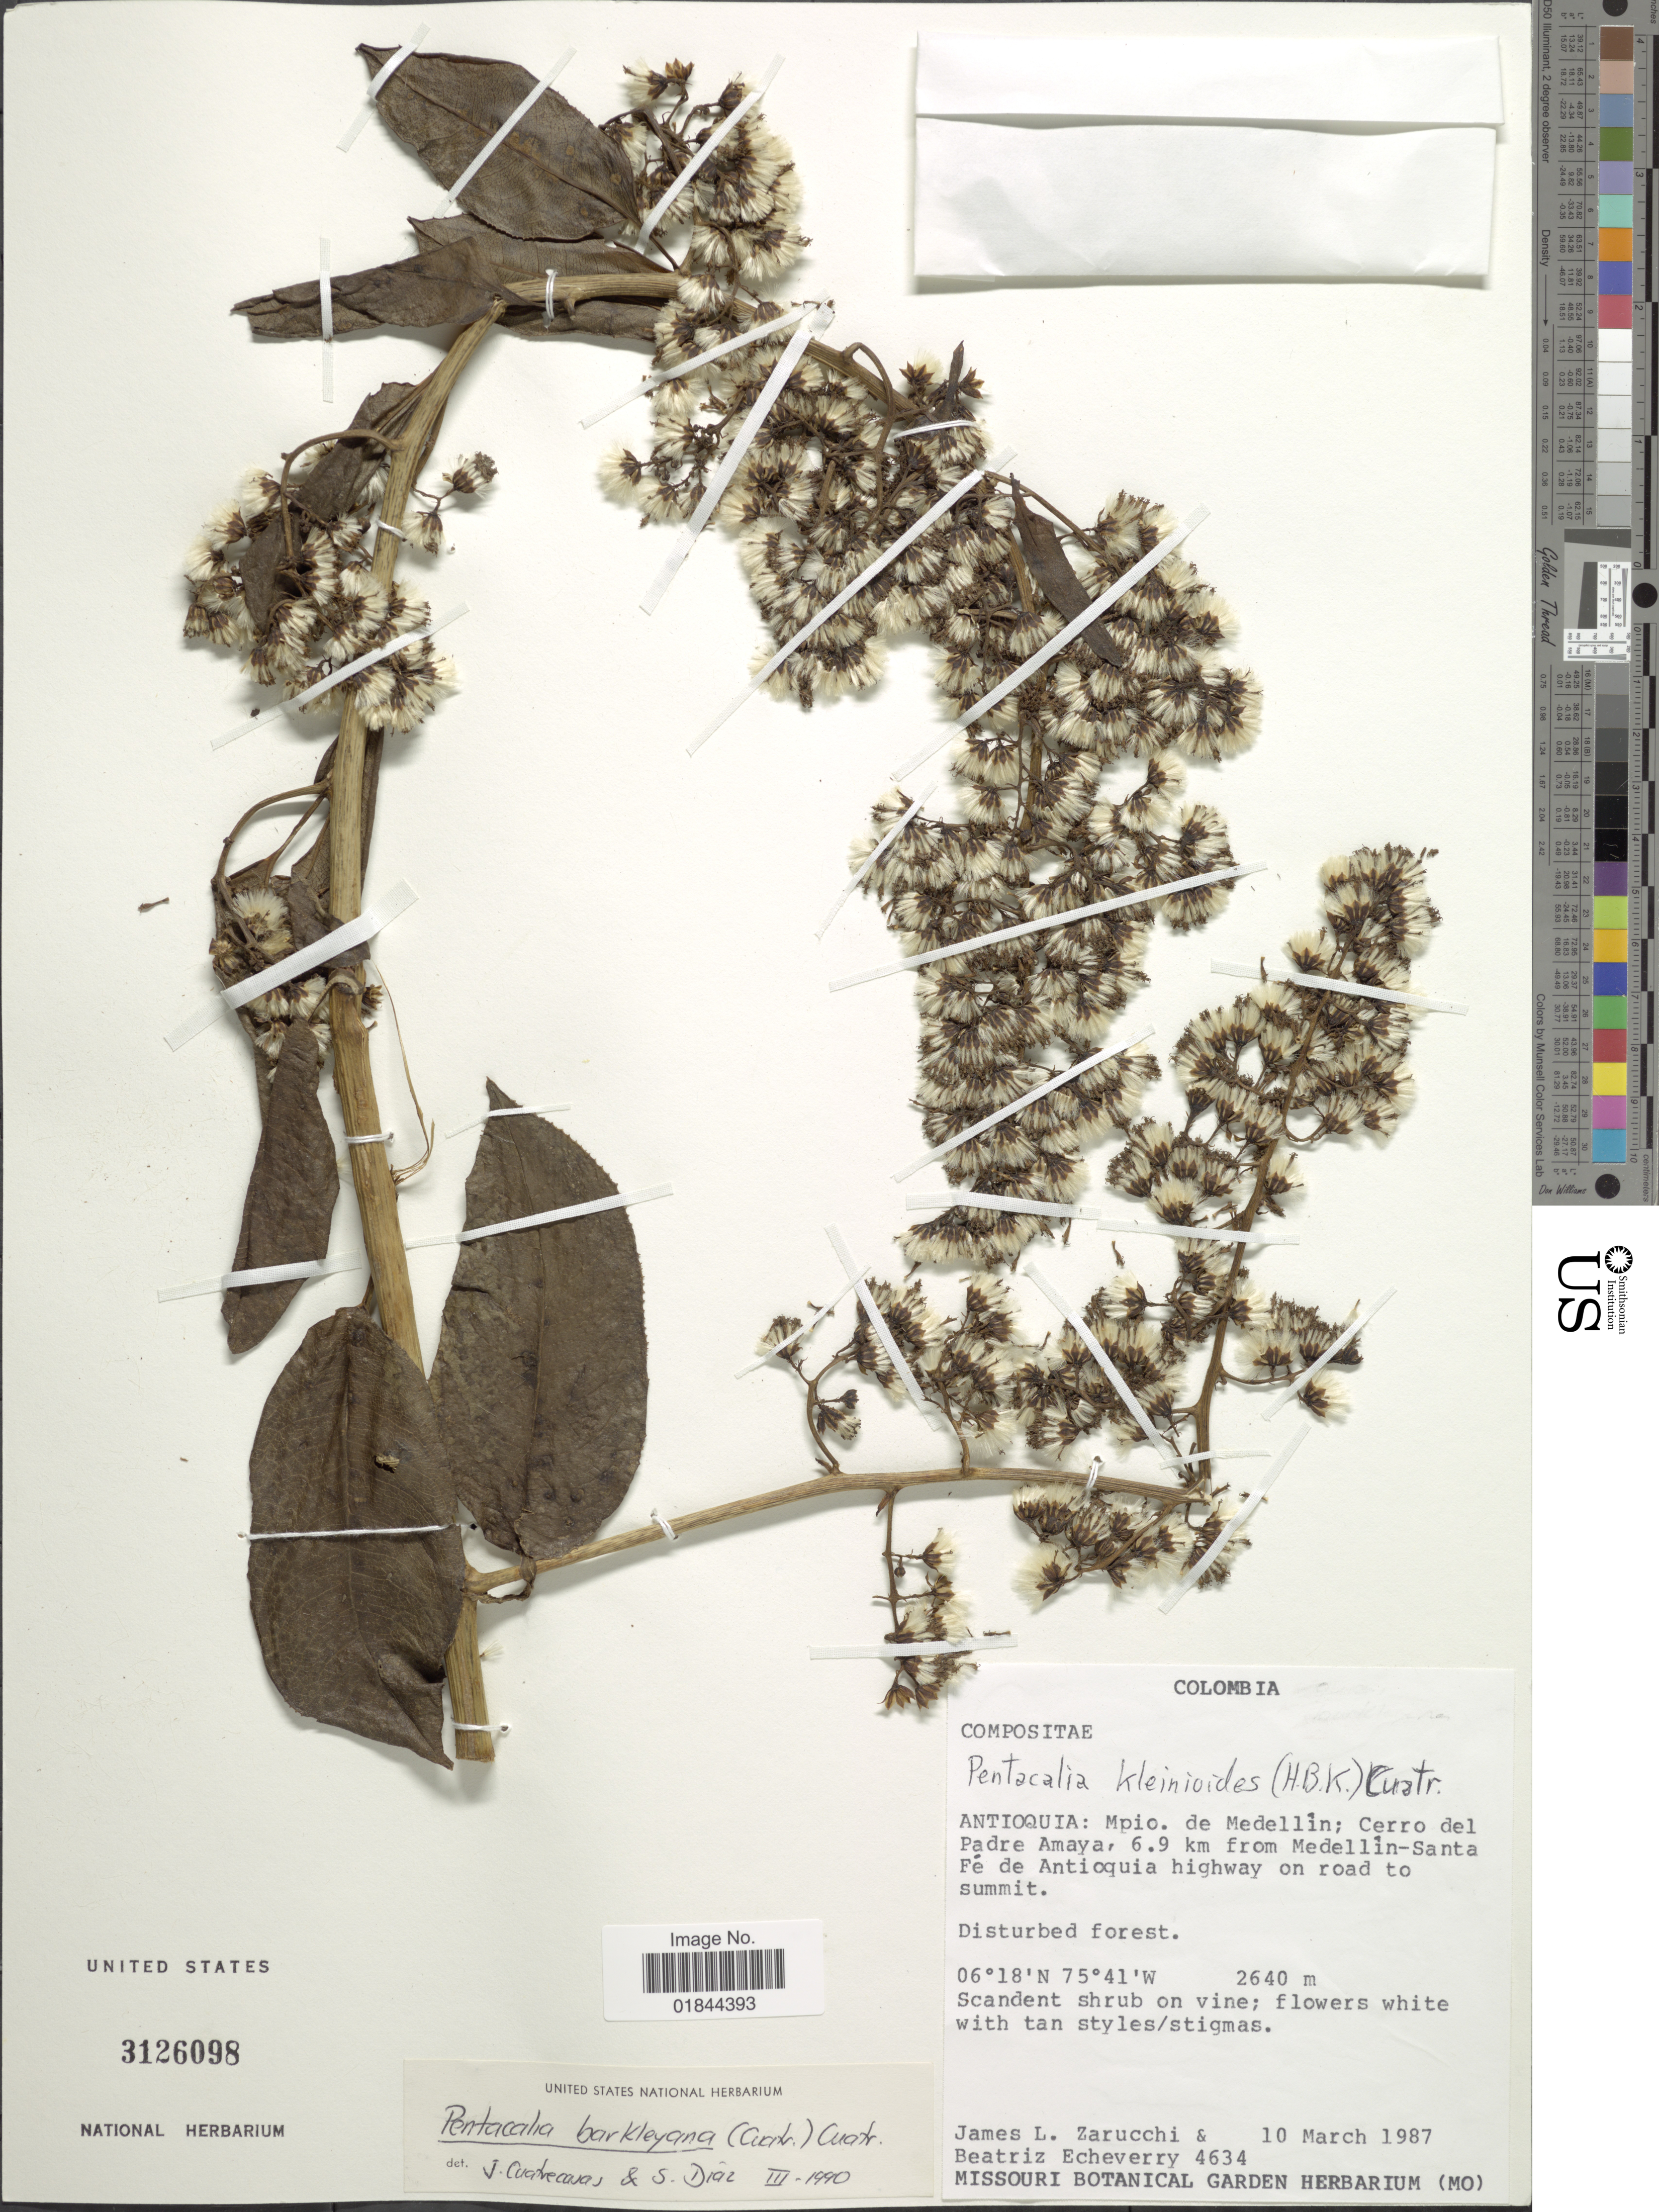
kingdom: Plantae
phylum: Tracheophyta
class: Magnoliopsida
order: Asterales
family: Asteraceae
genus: Pentacalia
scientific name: Pentacalia barkleyana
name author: (Cuatrec.) Cuatrec.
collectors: J. L. Zarucchi & B. Echeverry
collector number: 4634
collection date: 1987-03-10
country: Colombia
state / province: Antioquia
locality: Mpio de Medellín; Cerrro del Padre Amaya, 6.9 km from Medellín-Santa Fé de Antioquia highway on road summit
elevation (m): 2640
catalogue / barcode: US 3126098